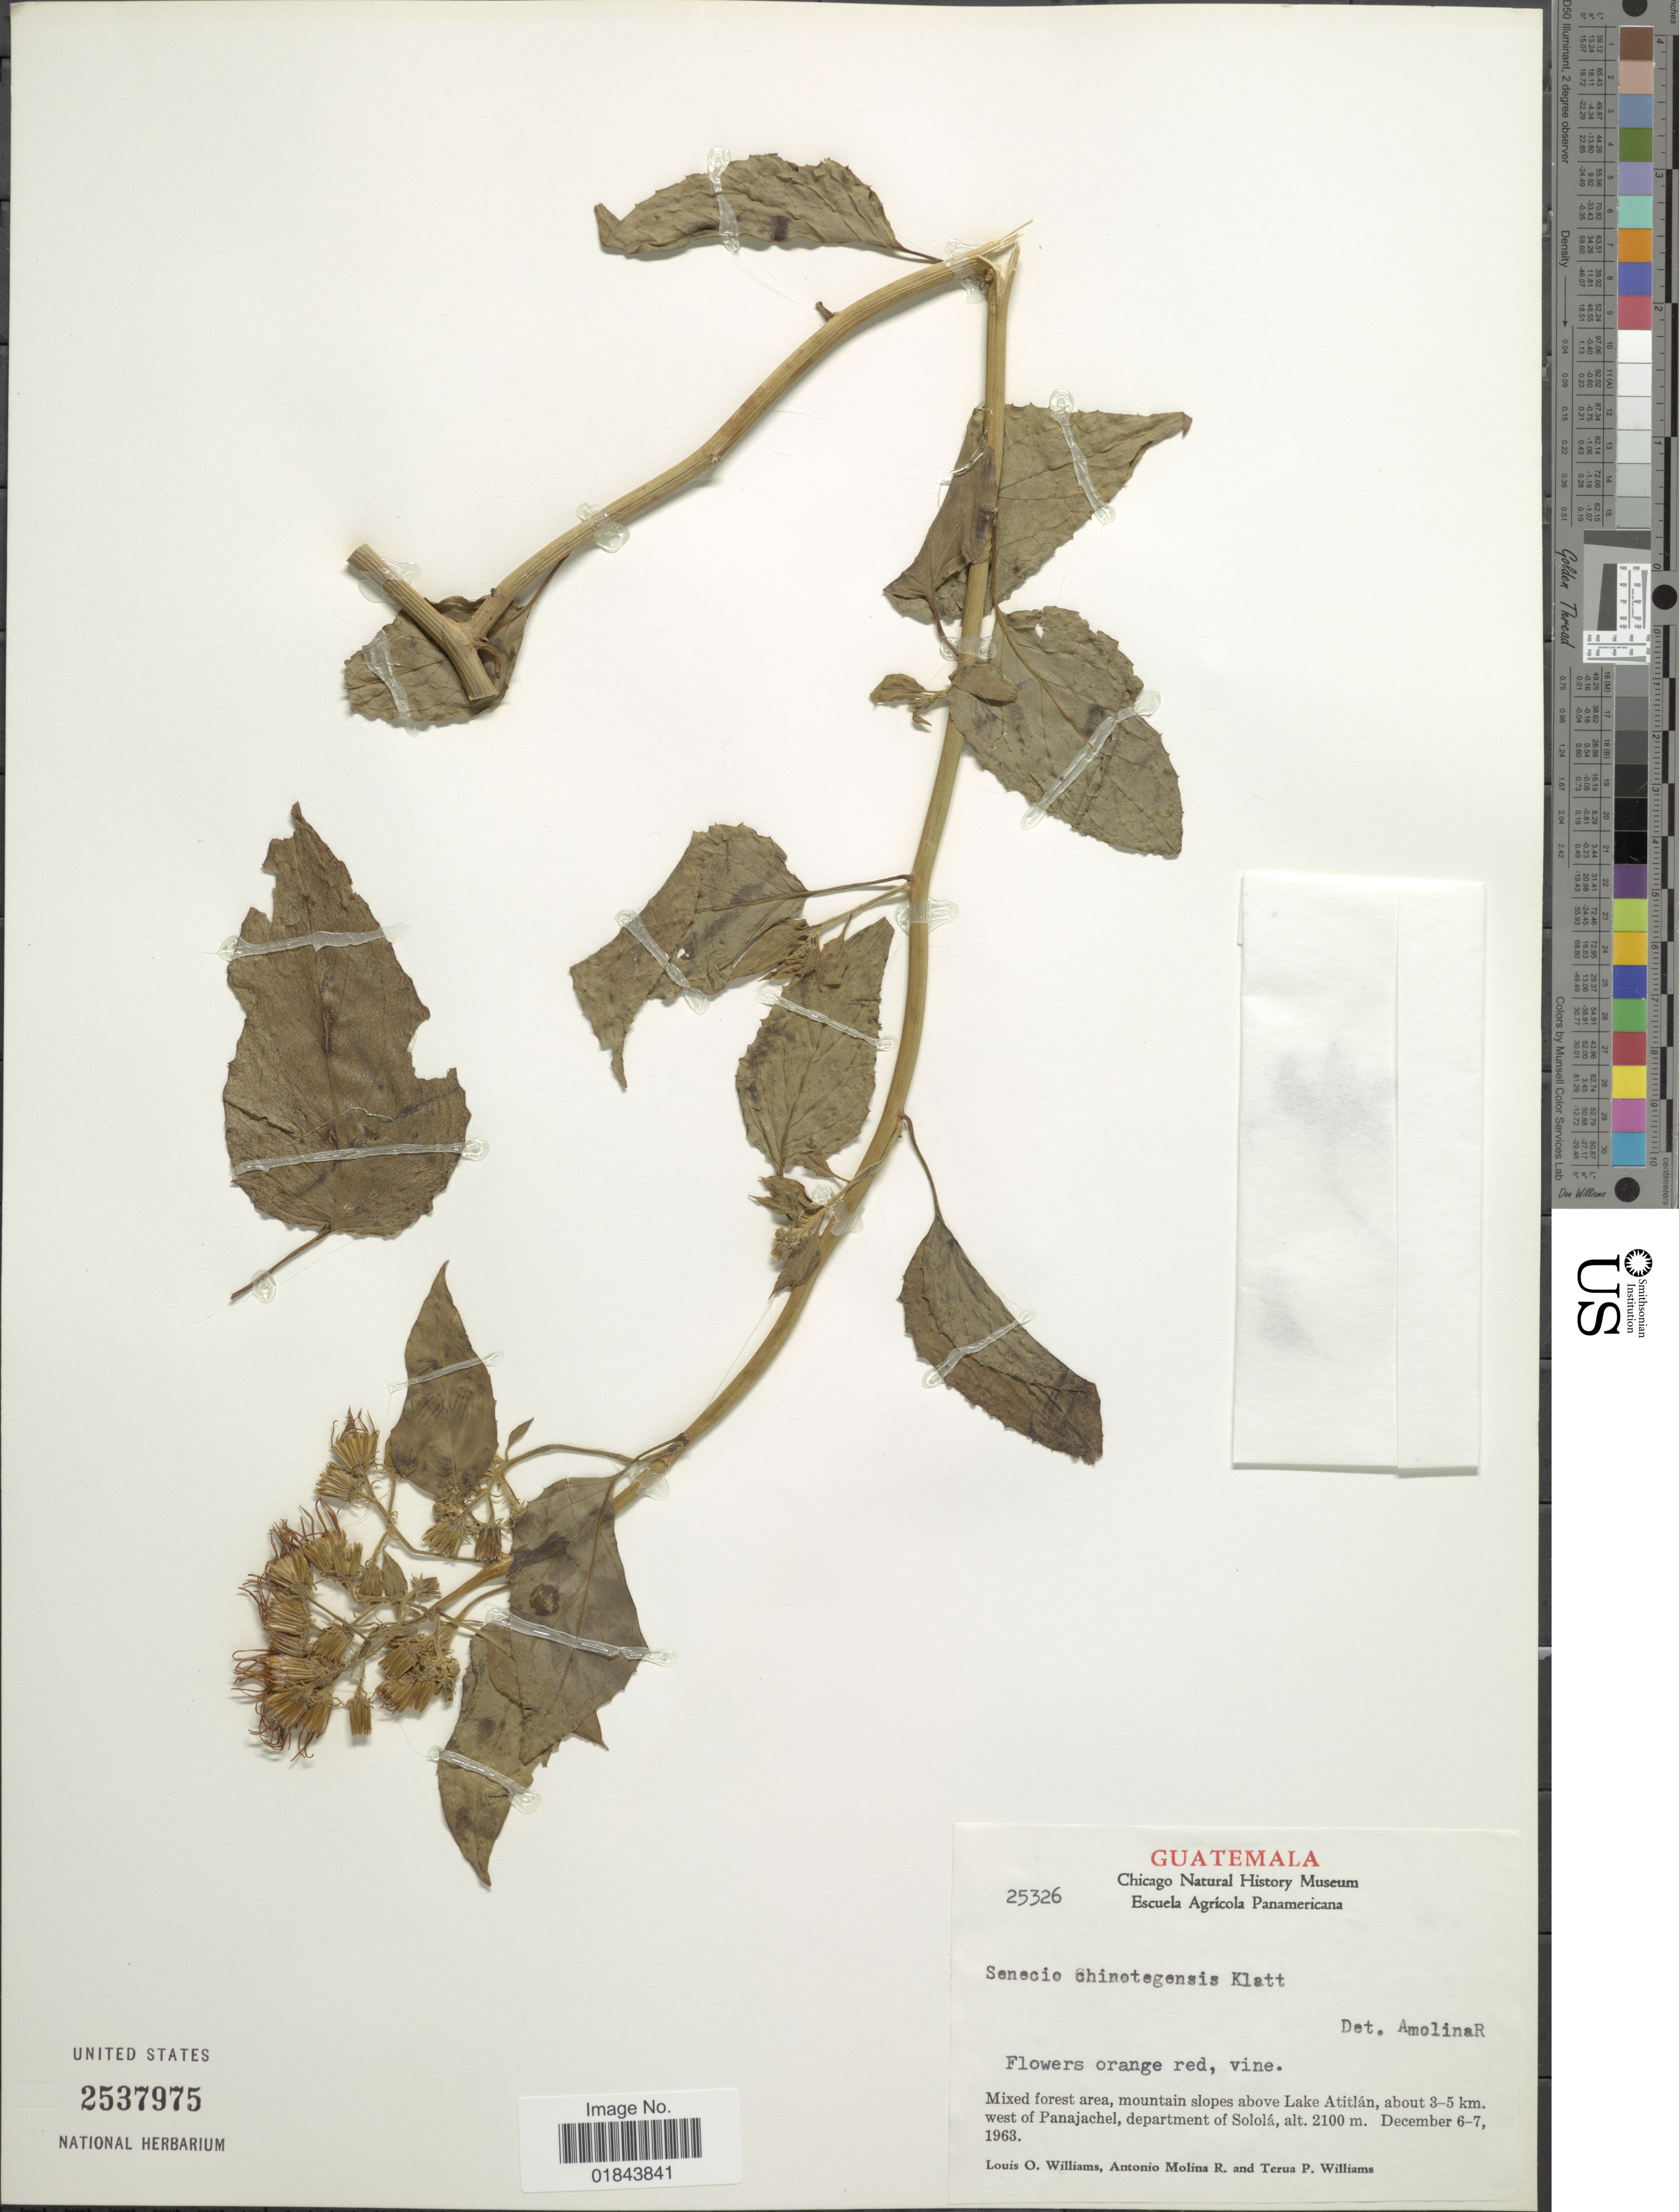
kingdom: Plantae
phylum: Tracheophyta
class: Magnoliopsida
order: Asterales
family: Asteraceae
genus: Pseudogynoxys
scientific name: Pseudogynoxys haenkei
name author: (DC.) Cabrera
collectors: L. O. Williams, A. Molina R. & T. P. Williams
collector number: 25326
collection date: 1963-12-06/1963-12-07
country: Guatemala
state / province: Sololá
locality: Mixed forest area, mountain slopes above Lake Atitlán, about 3-5 km. west of Panajachel, department of Sololá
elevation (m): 2100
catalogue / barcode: US 2537975